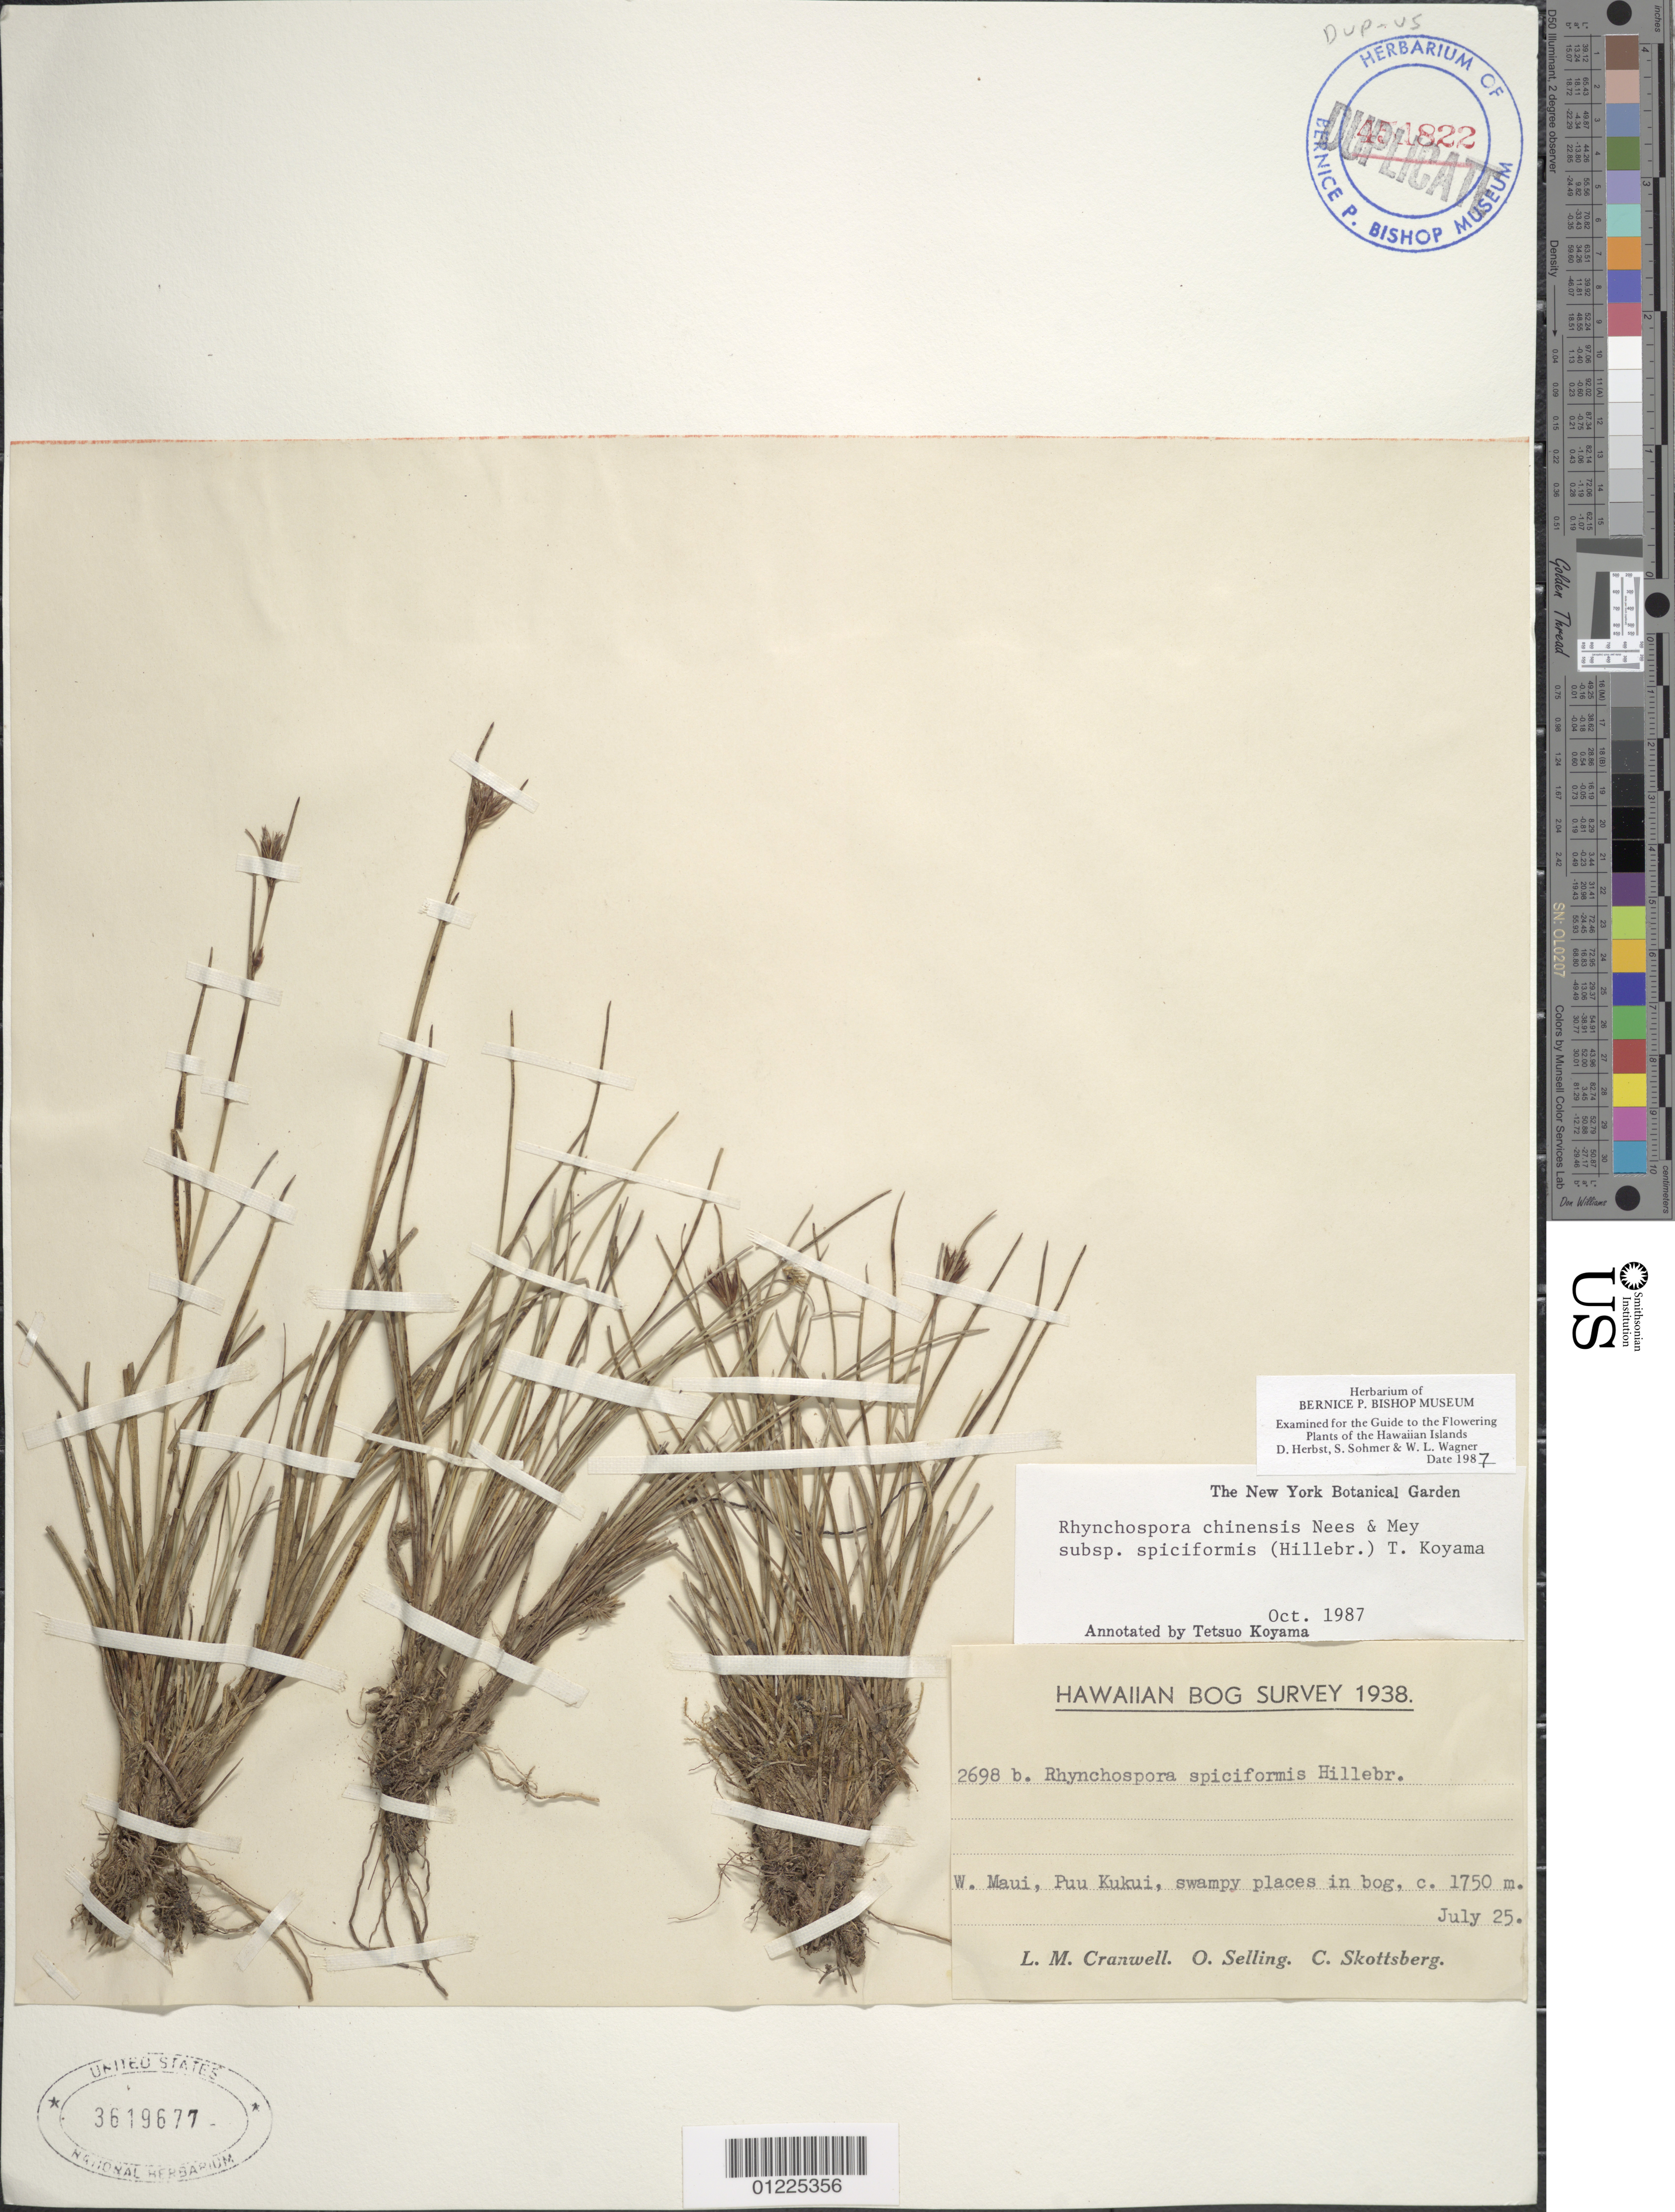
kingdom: Plantae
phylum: Tracheophyta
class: Liliopsida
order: Poales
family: Cyperaceae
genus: Rhynchospora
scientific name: Rhynchospora chinensis subsp. spiciformis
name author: (Hillebr.) T. Koyama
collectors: -. Cranwell, O. Selling & C. Skottsberg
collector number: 2698 b.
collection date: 1938-07-25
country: United States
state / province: Hawaii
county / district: Maui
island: Maui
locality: W. Maui, Puu Kukui. Swampy places in bog.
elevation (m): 1750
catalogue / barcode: US 3619677